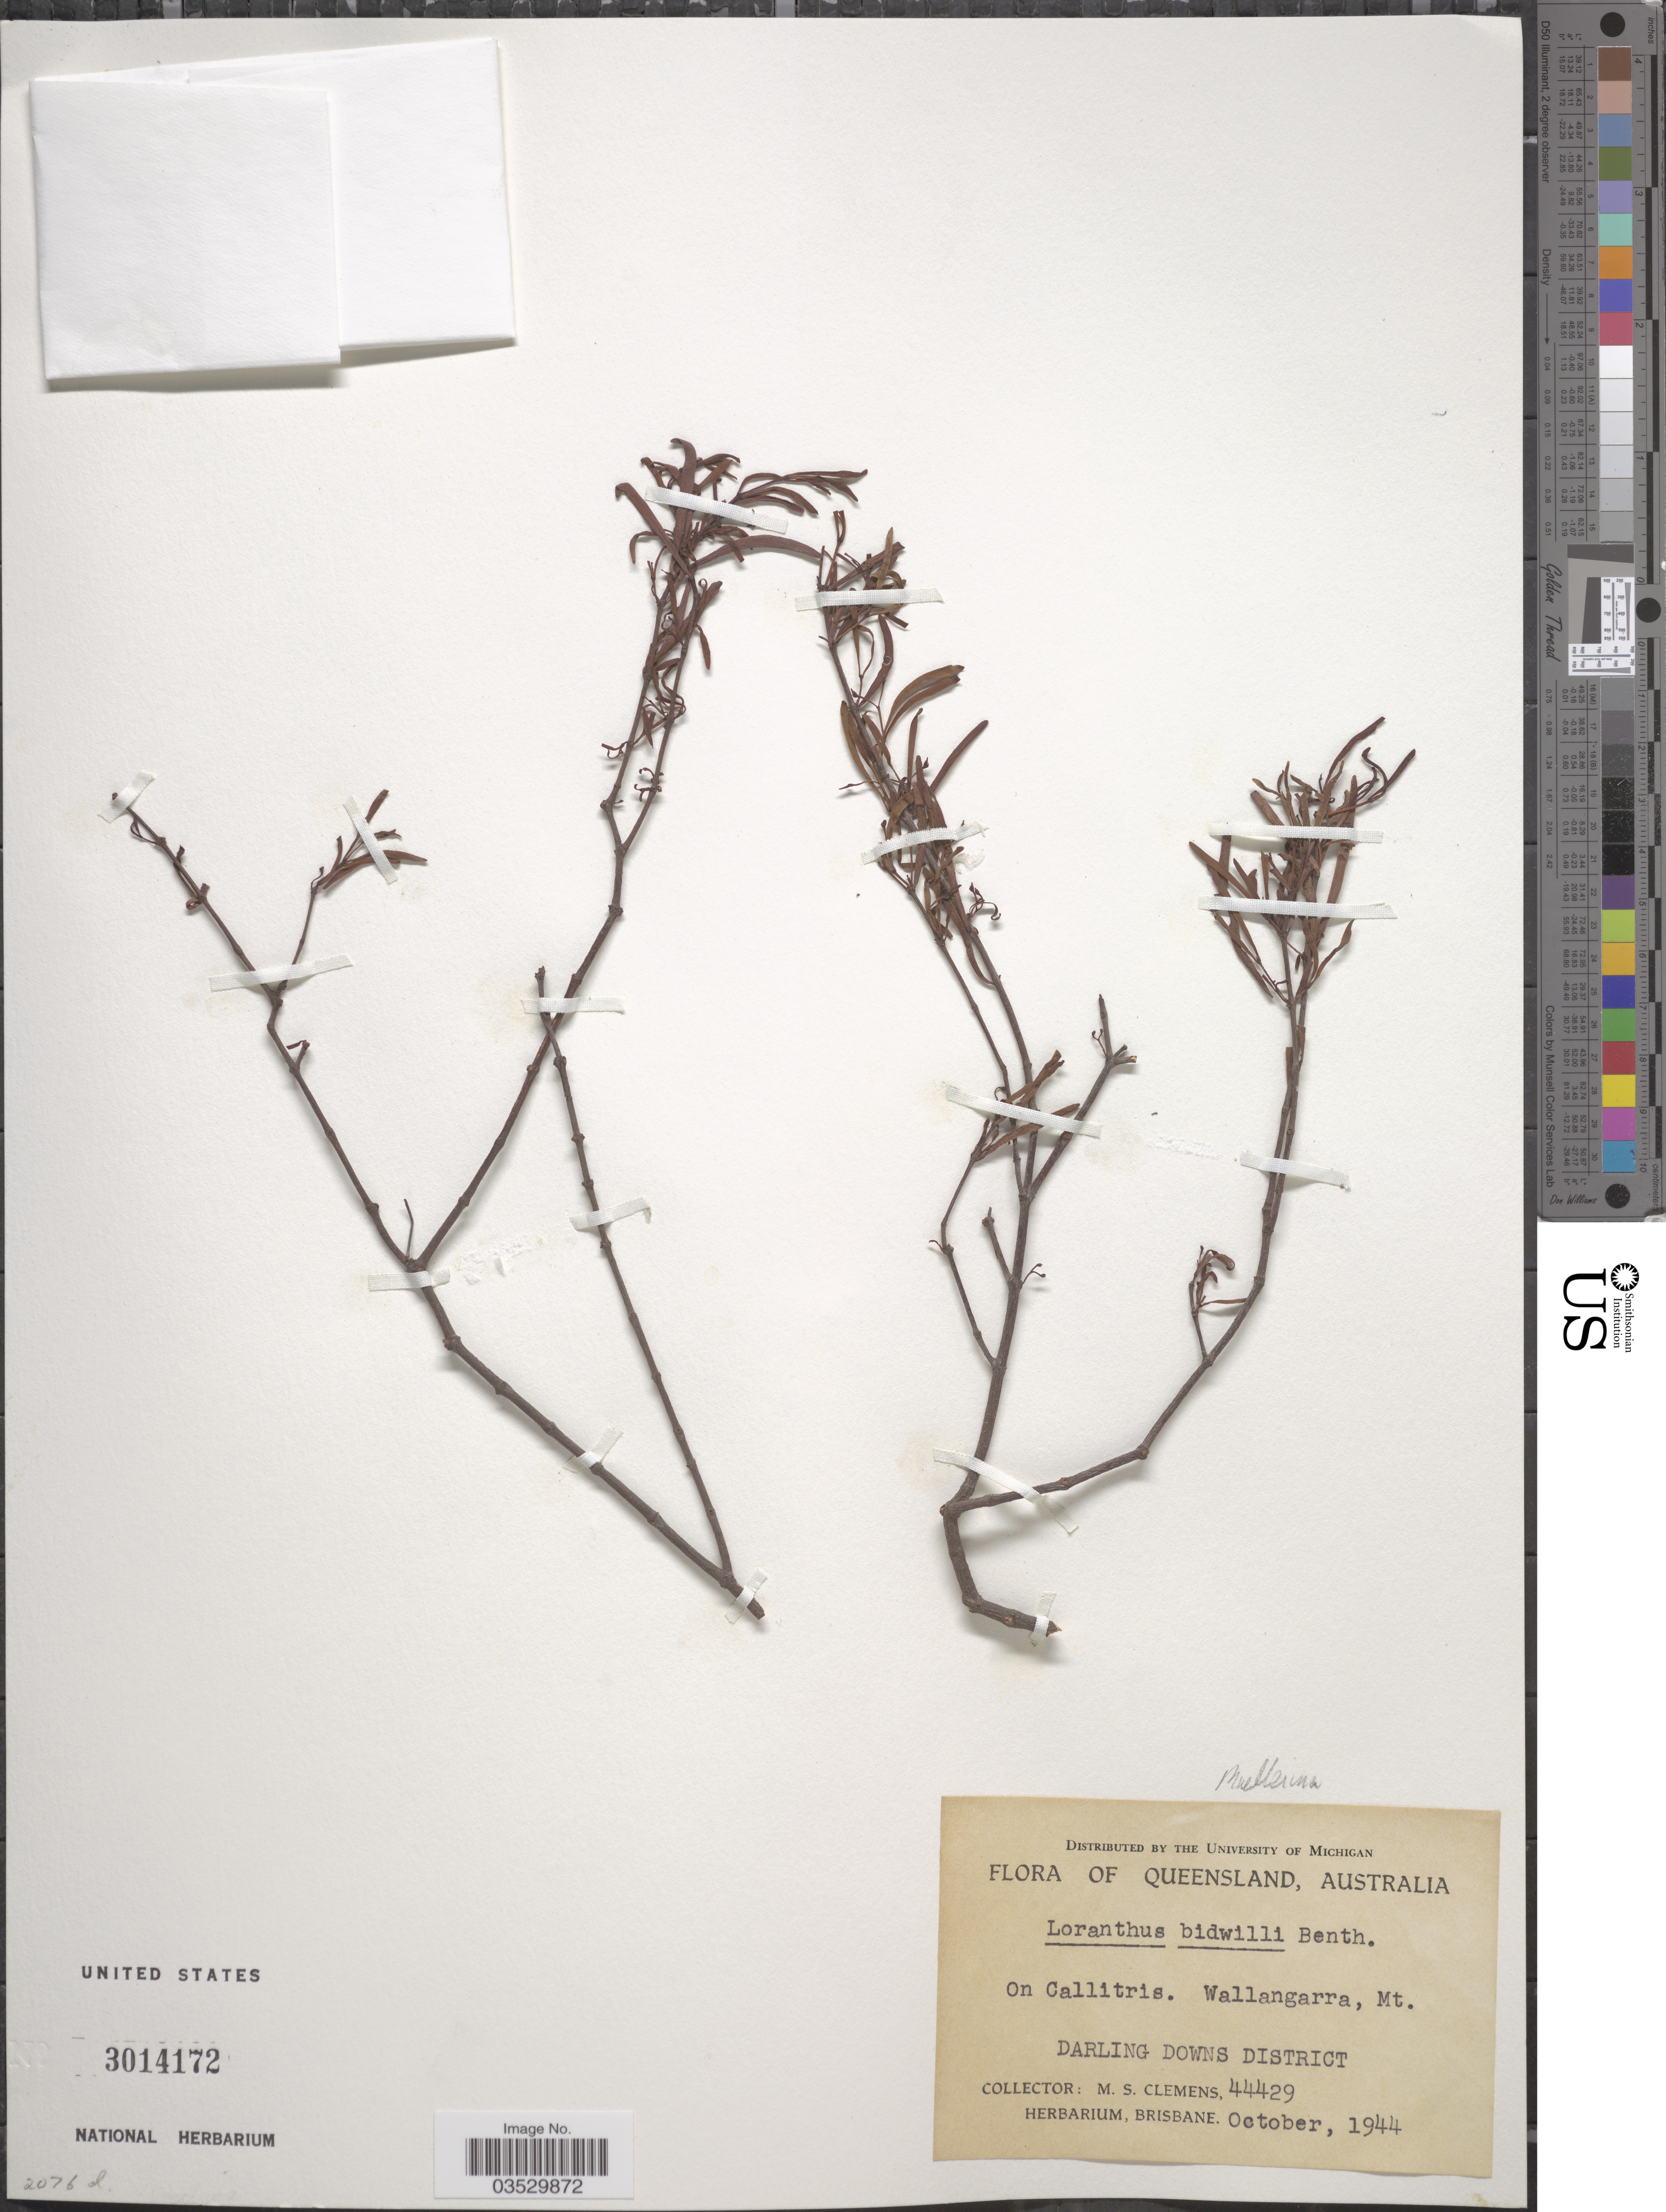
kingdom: Plantae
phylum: Tracheophyta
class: Magnoliopsida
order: Santalales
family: Loranthaceae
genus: Muellerina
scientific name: Muellerina bidwillii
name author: (Benth.) Barlow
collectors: M. S. Clemens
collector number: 44429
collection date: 1944-10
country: Australia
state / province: Queensland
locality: Darling Downs District.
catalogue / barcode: US 3014172